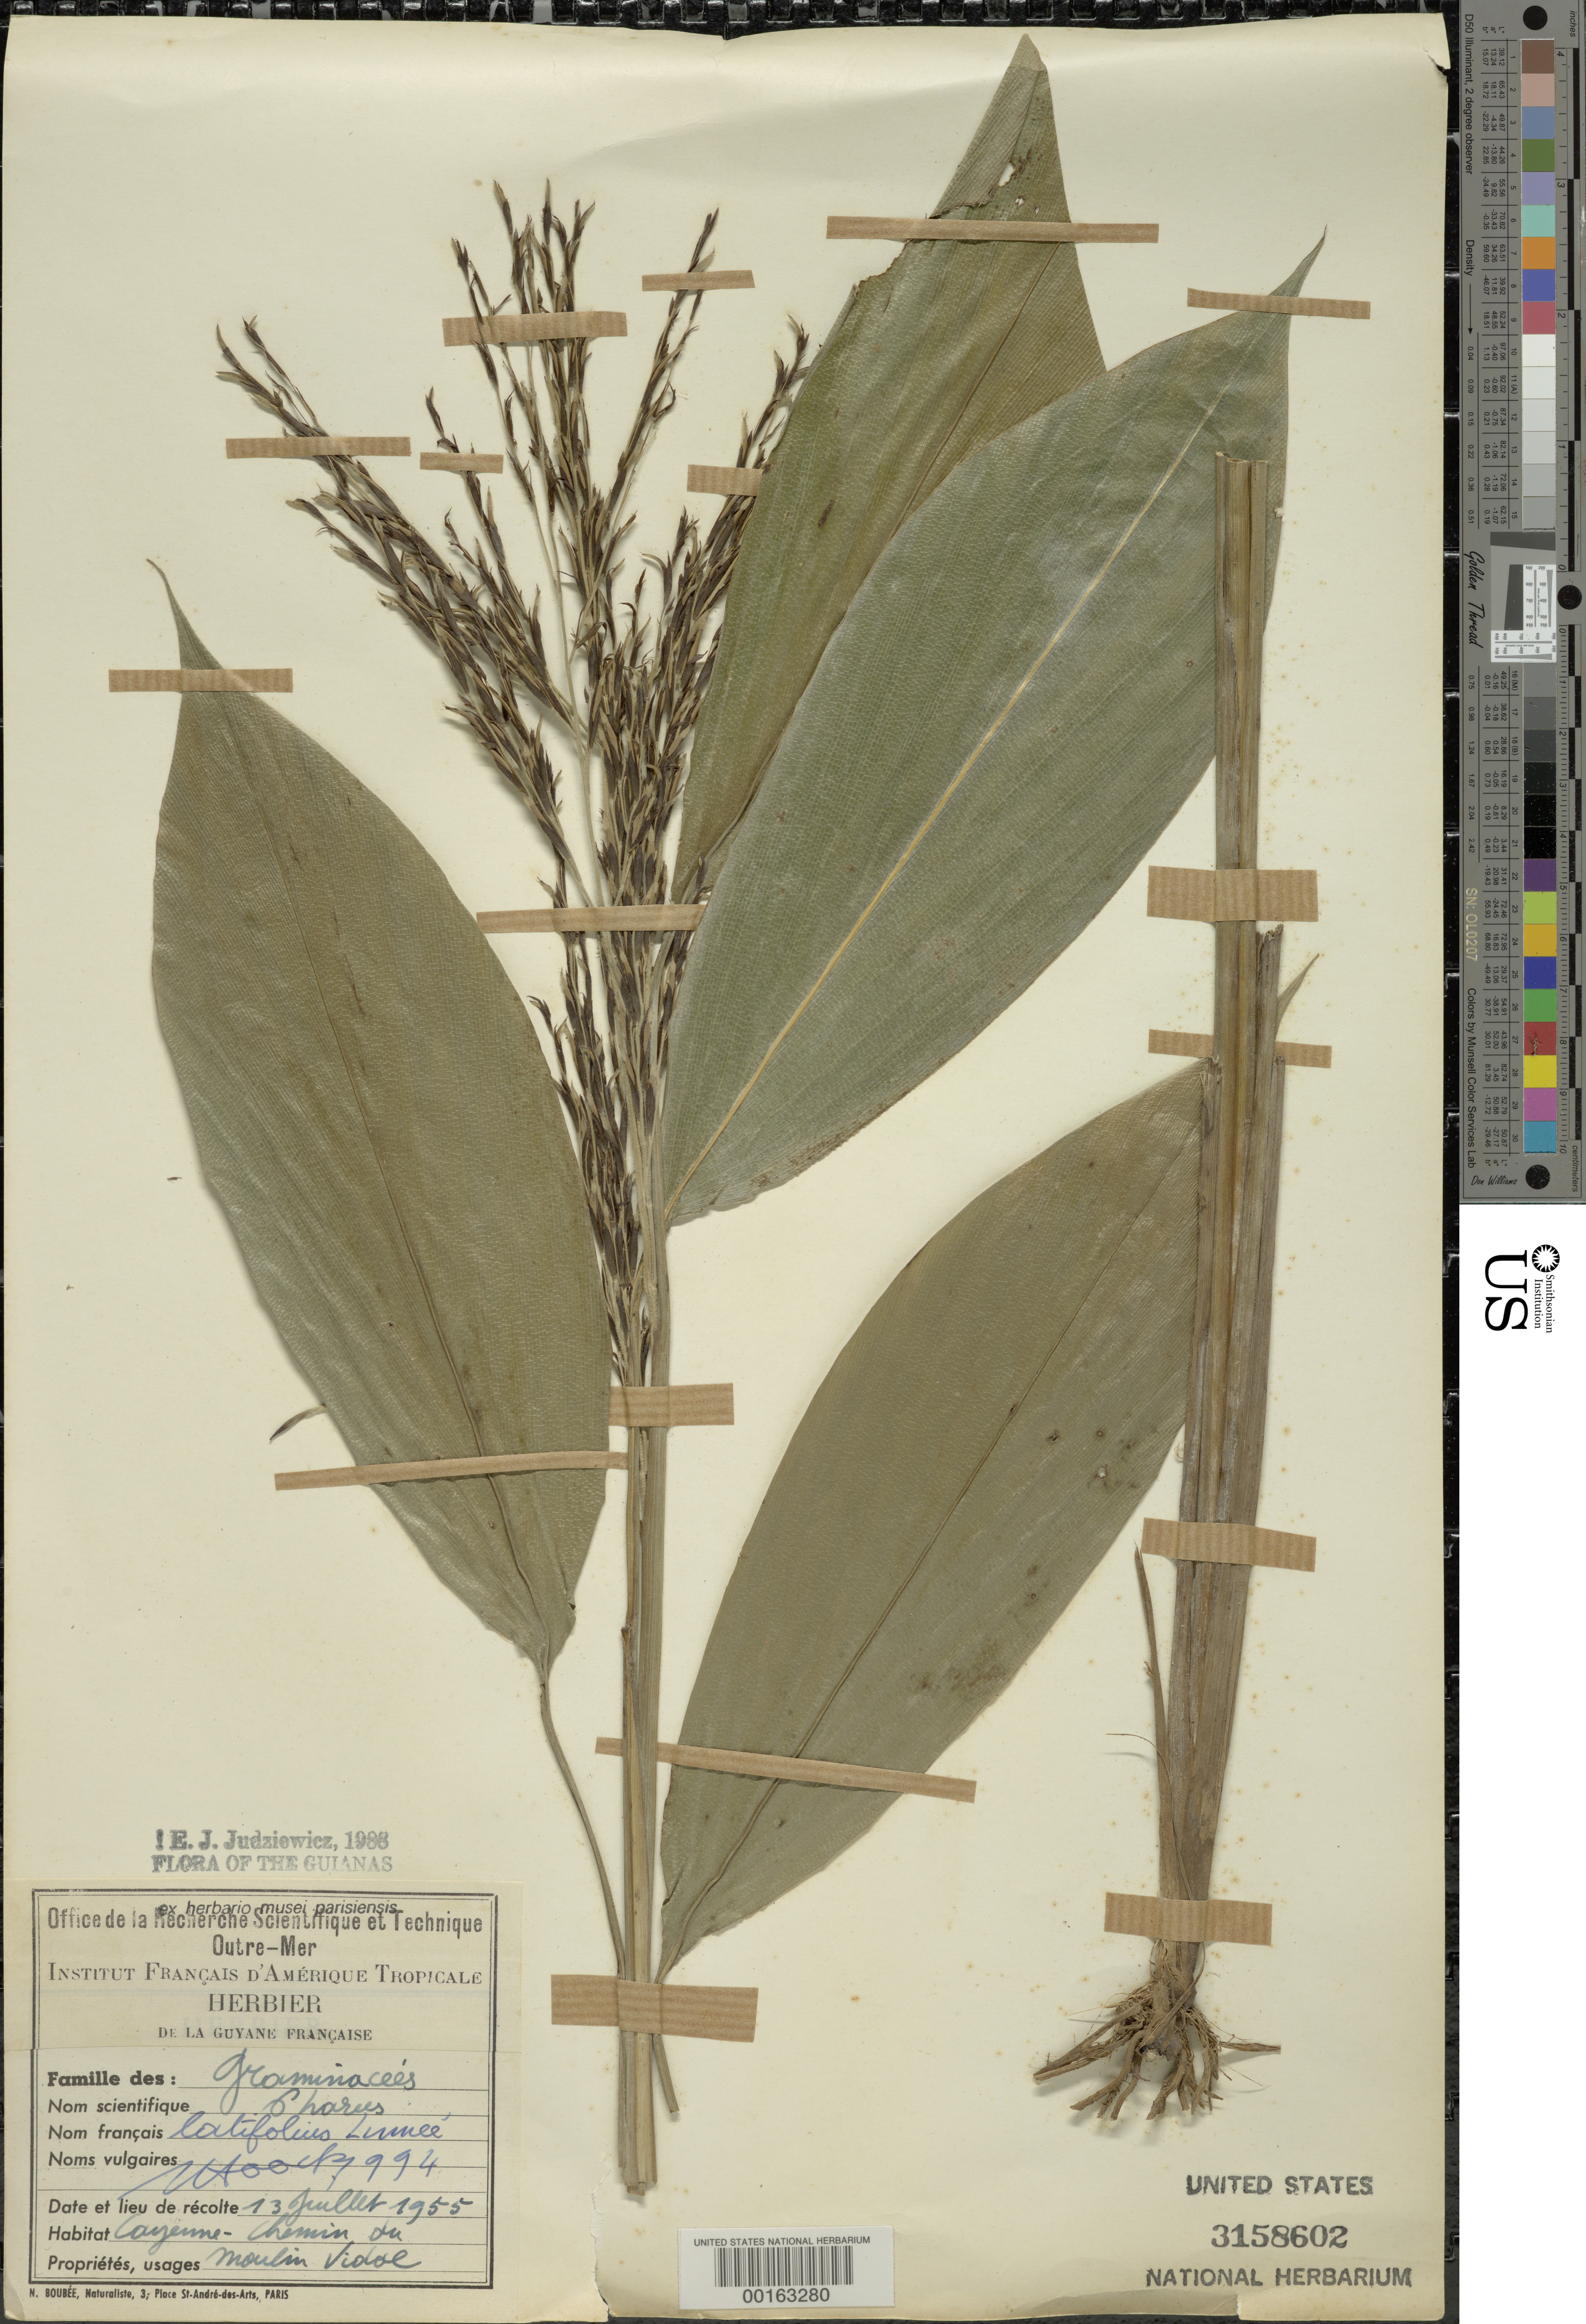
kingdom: Plantae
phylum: Tracheophyta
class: Liliopsida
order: Poales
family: Poaceae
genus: Pharus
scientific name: Pharus latifolius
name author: L.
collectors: J. Hoock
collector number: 994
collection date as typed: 13 Jul 1955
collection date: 1955-07-13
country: French Guiana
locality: Cayenne, chemin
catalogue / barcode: US 3158602